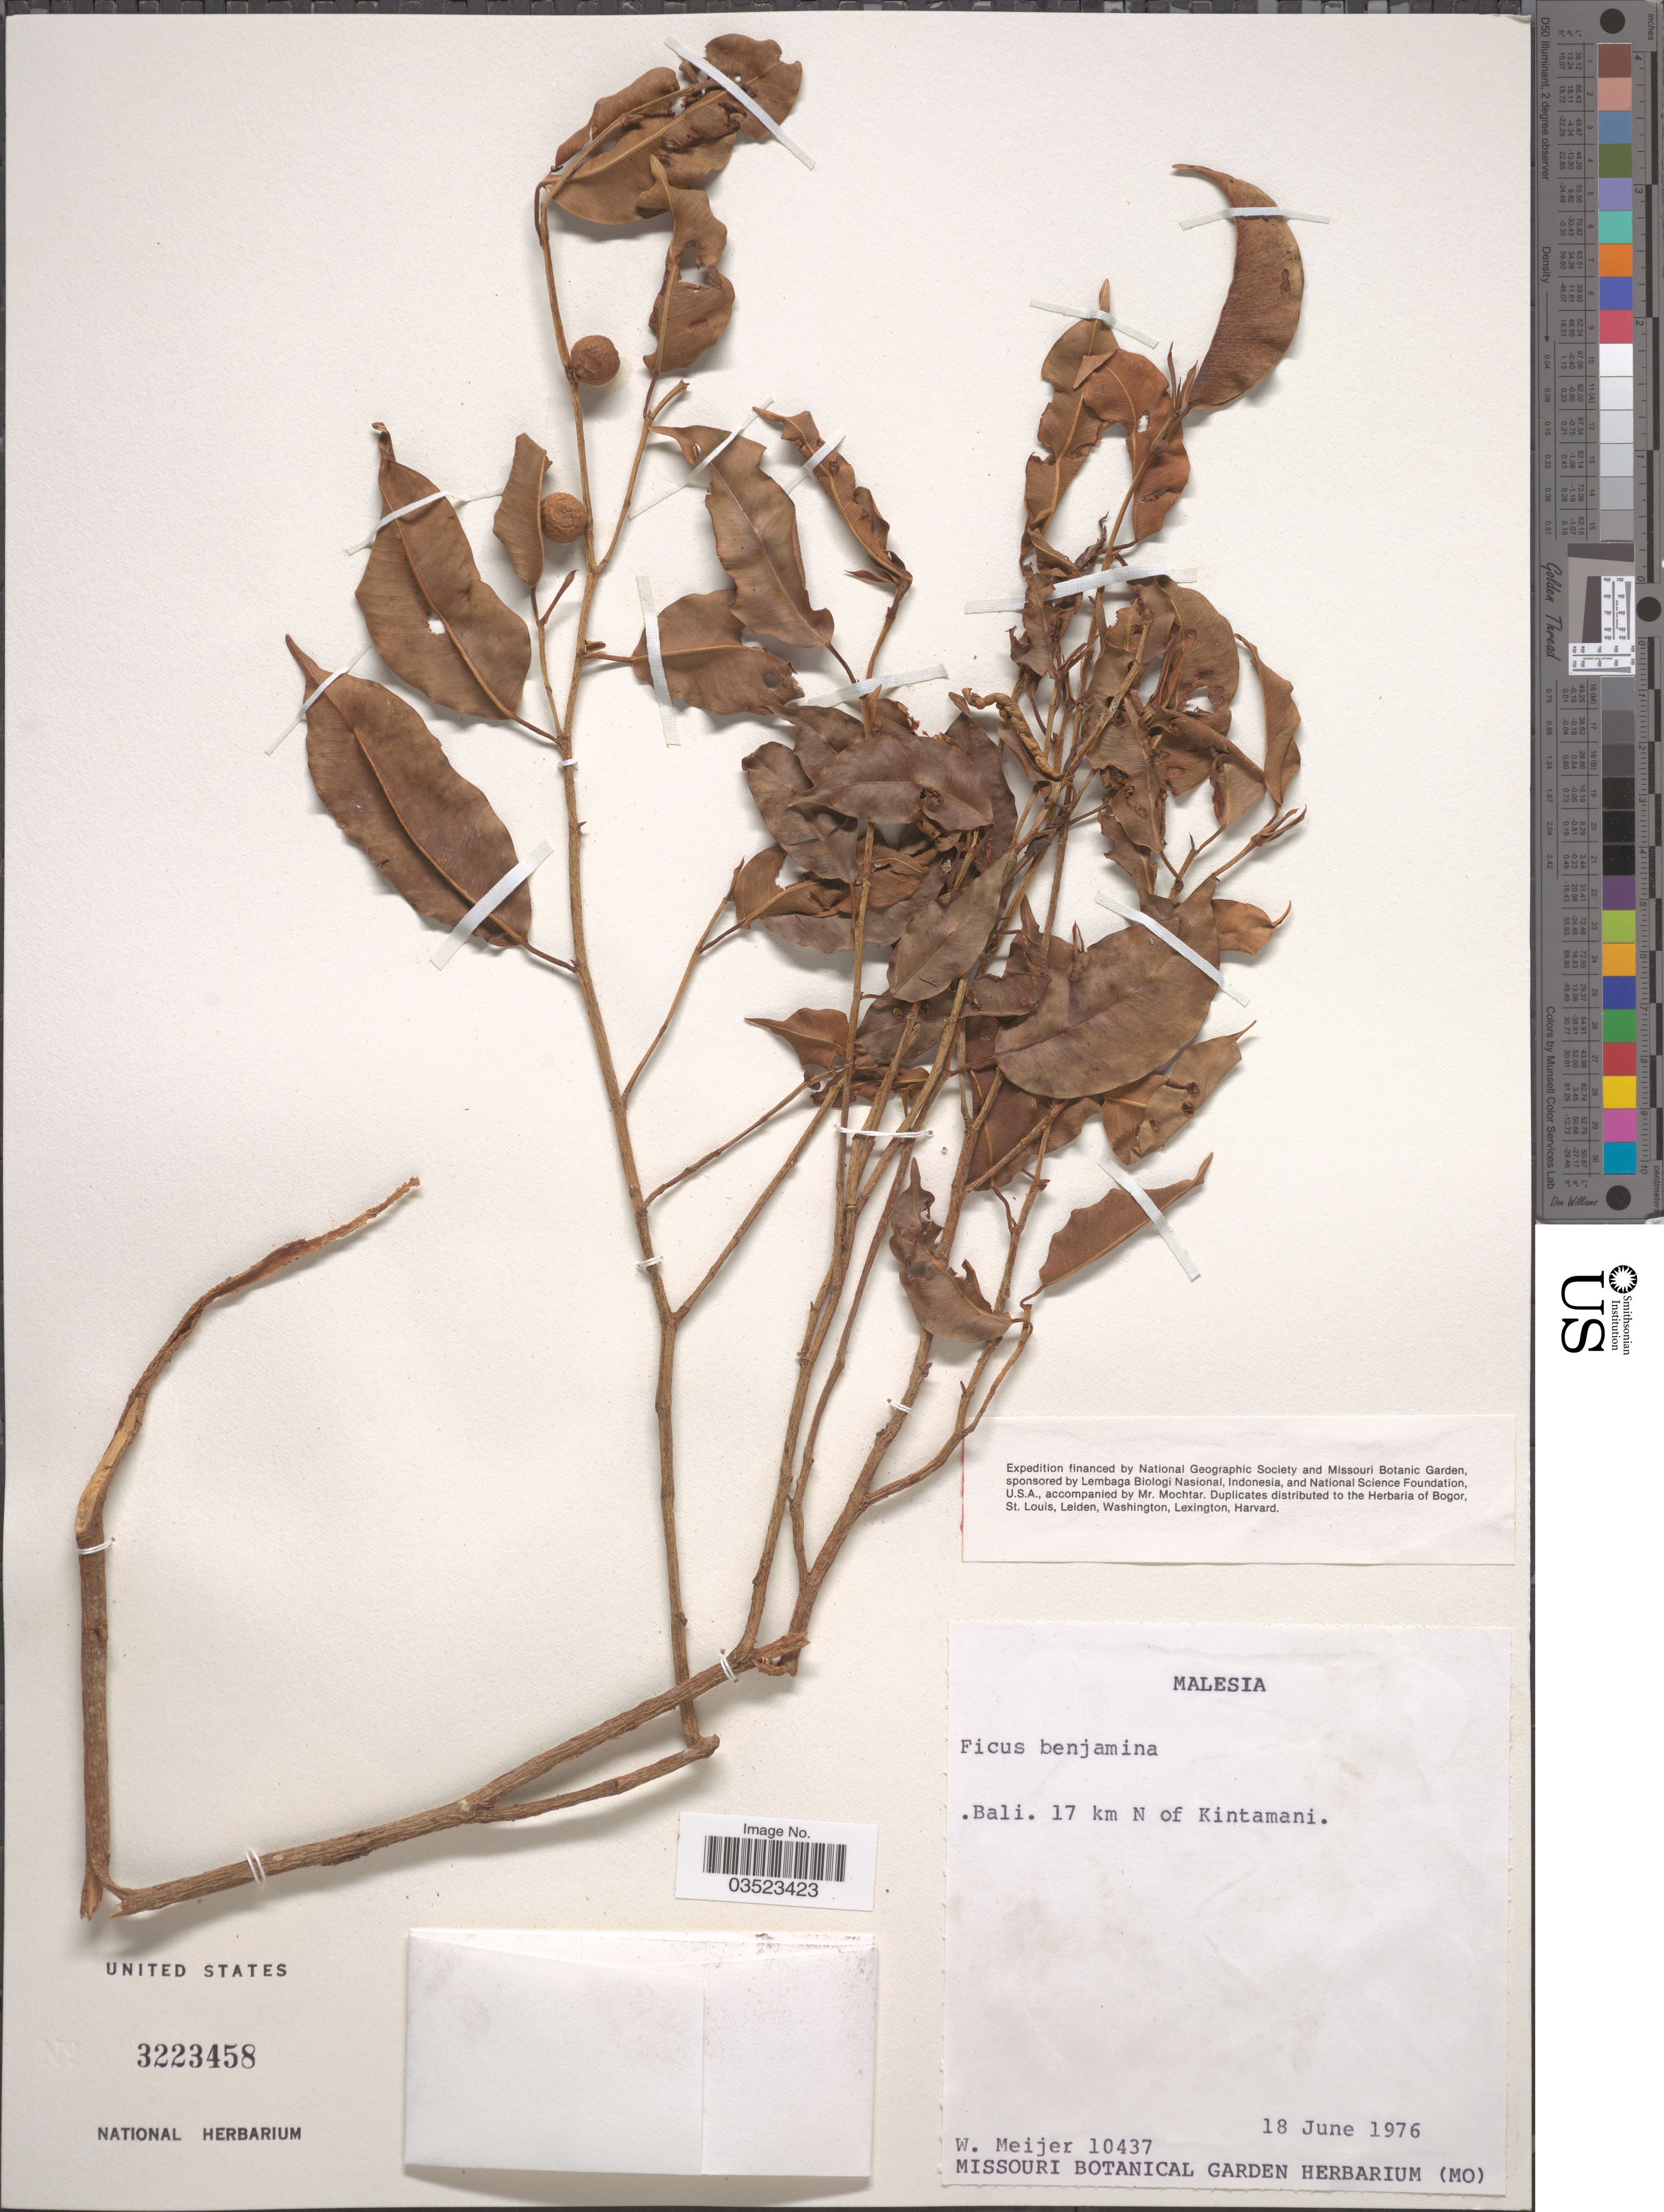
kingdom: Plantae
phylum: Tracheophyta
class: Magnoliopsida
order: Rosales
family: Moraceae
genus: Ficus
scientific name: Ficus benjamina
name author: L.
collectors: W. Meijer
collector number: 10437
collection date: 1976-06-18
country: Indonesia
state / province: Nusa Tenggara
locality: Malesia?. Bali. 17 km N of Kintamani.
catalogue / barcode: US 3223458